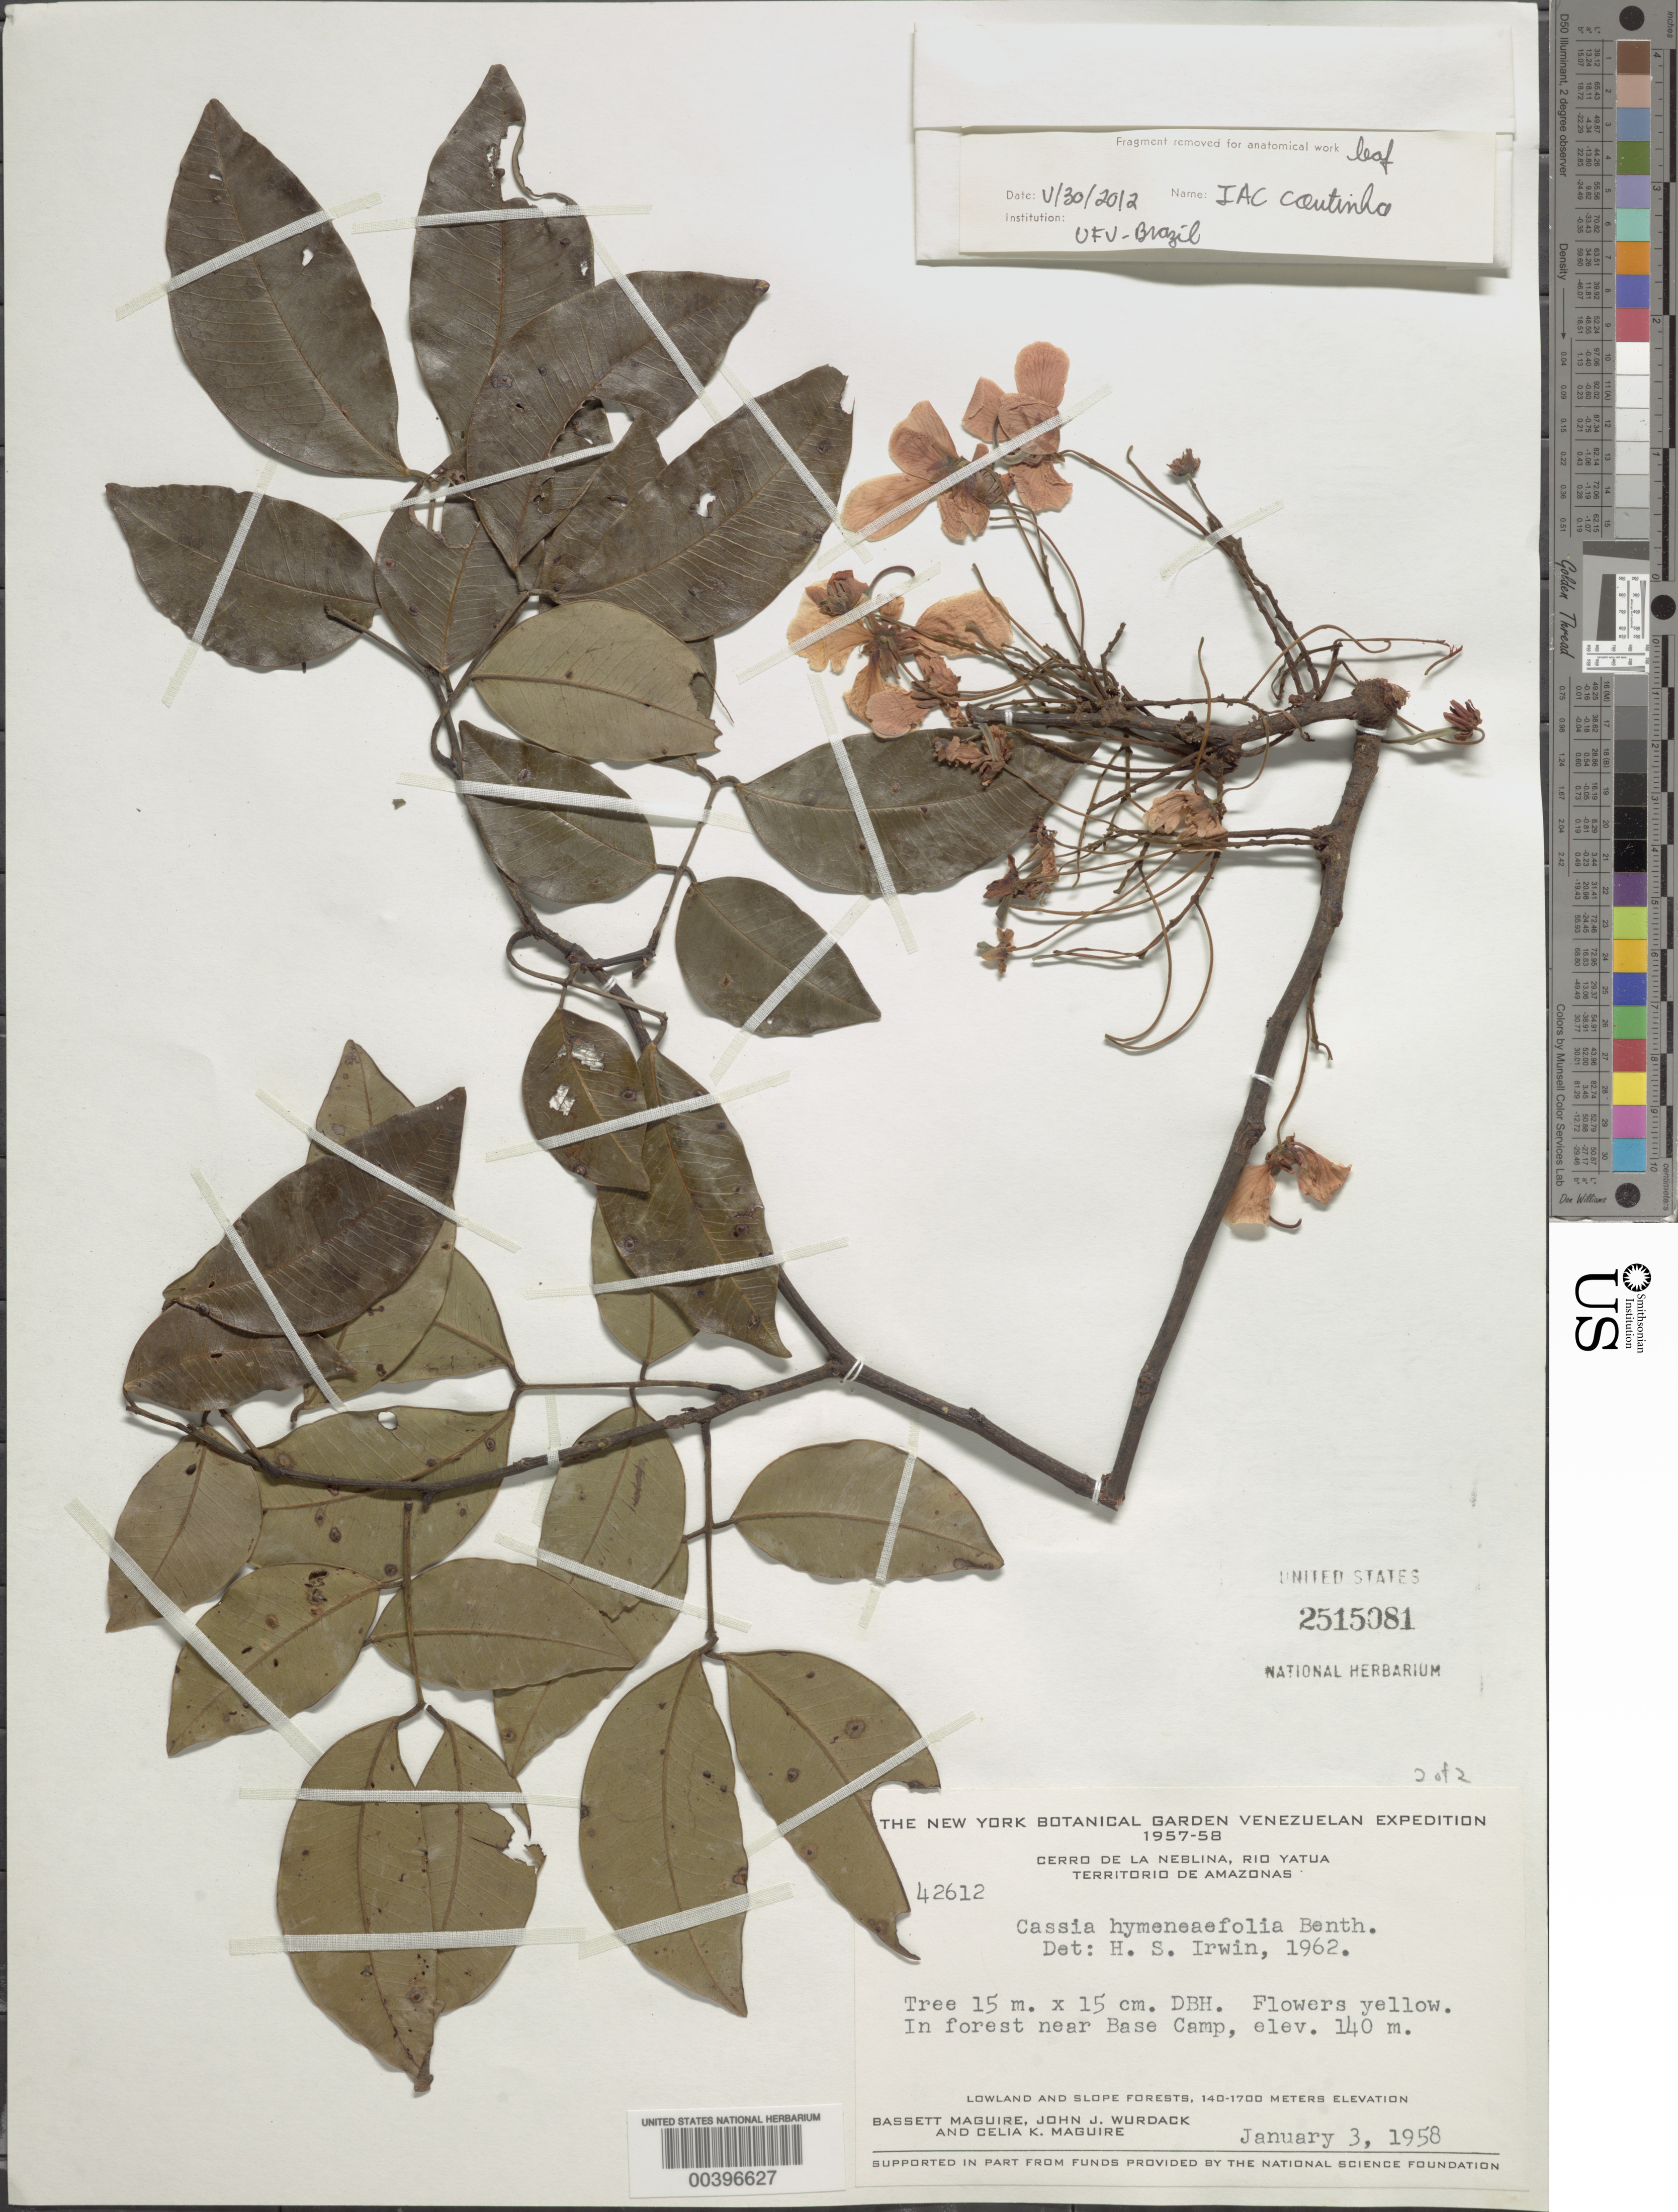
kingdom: Plantae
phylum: Tracheophyta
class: Magnoliopsida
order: Fabales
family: Fabaceae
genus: Chamaecrista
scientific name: Chamaecrista hymenaeifolia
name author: (Benth.) H.S. Irwin & Barneby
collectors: B. Maguire, J. J. Wurdack & C. K. Maguire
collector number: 42612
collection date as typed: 03 Jan 1958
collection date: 1958-01-03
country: Venezuela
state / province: Amazonas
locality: Near base camp; cerro de la neblina, rio yatua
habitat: In forest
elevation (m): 140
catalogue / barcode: US 2515081